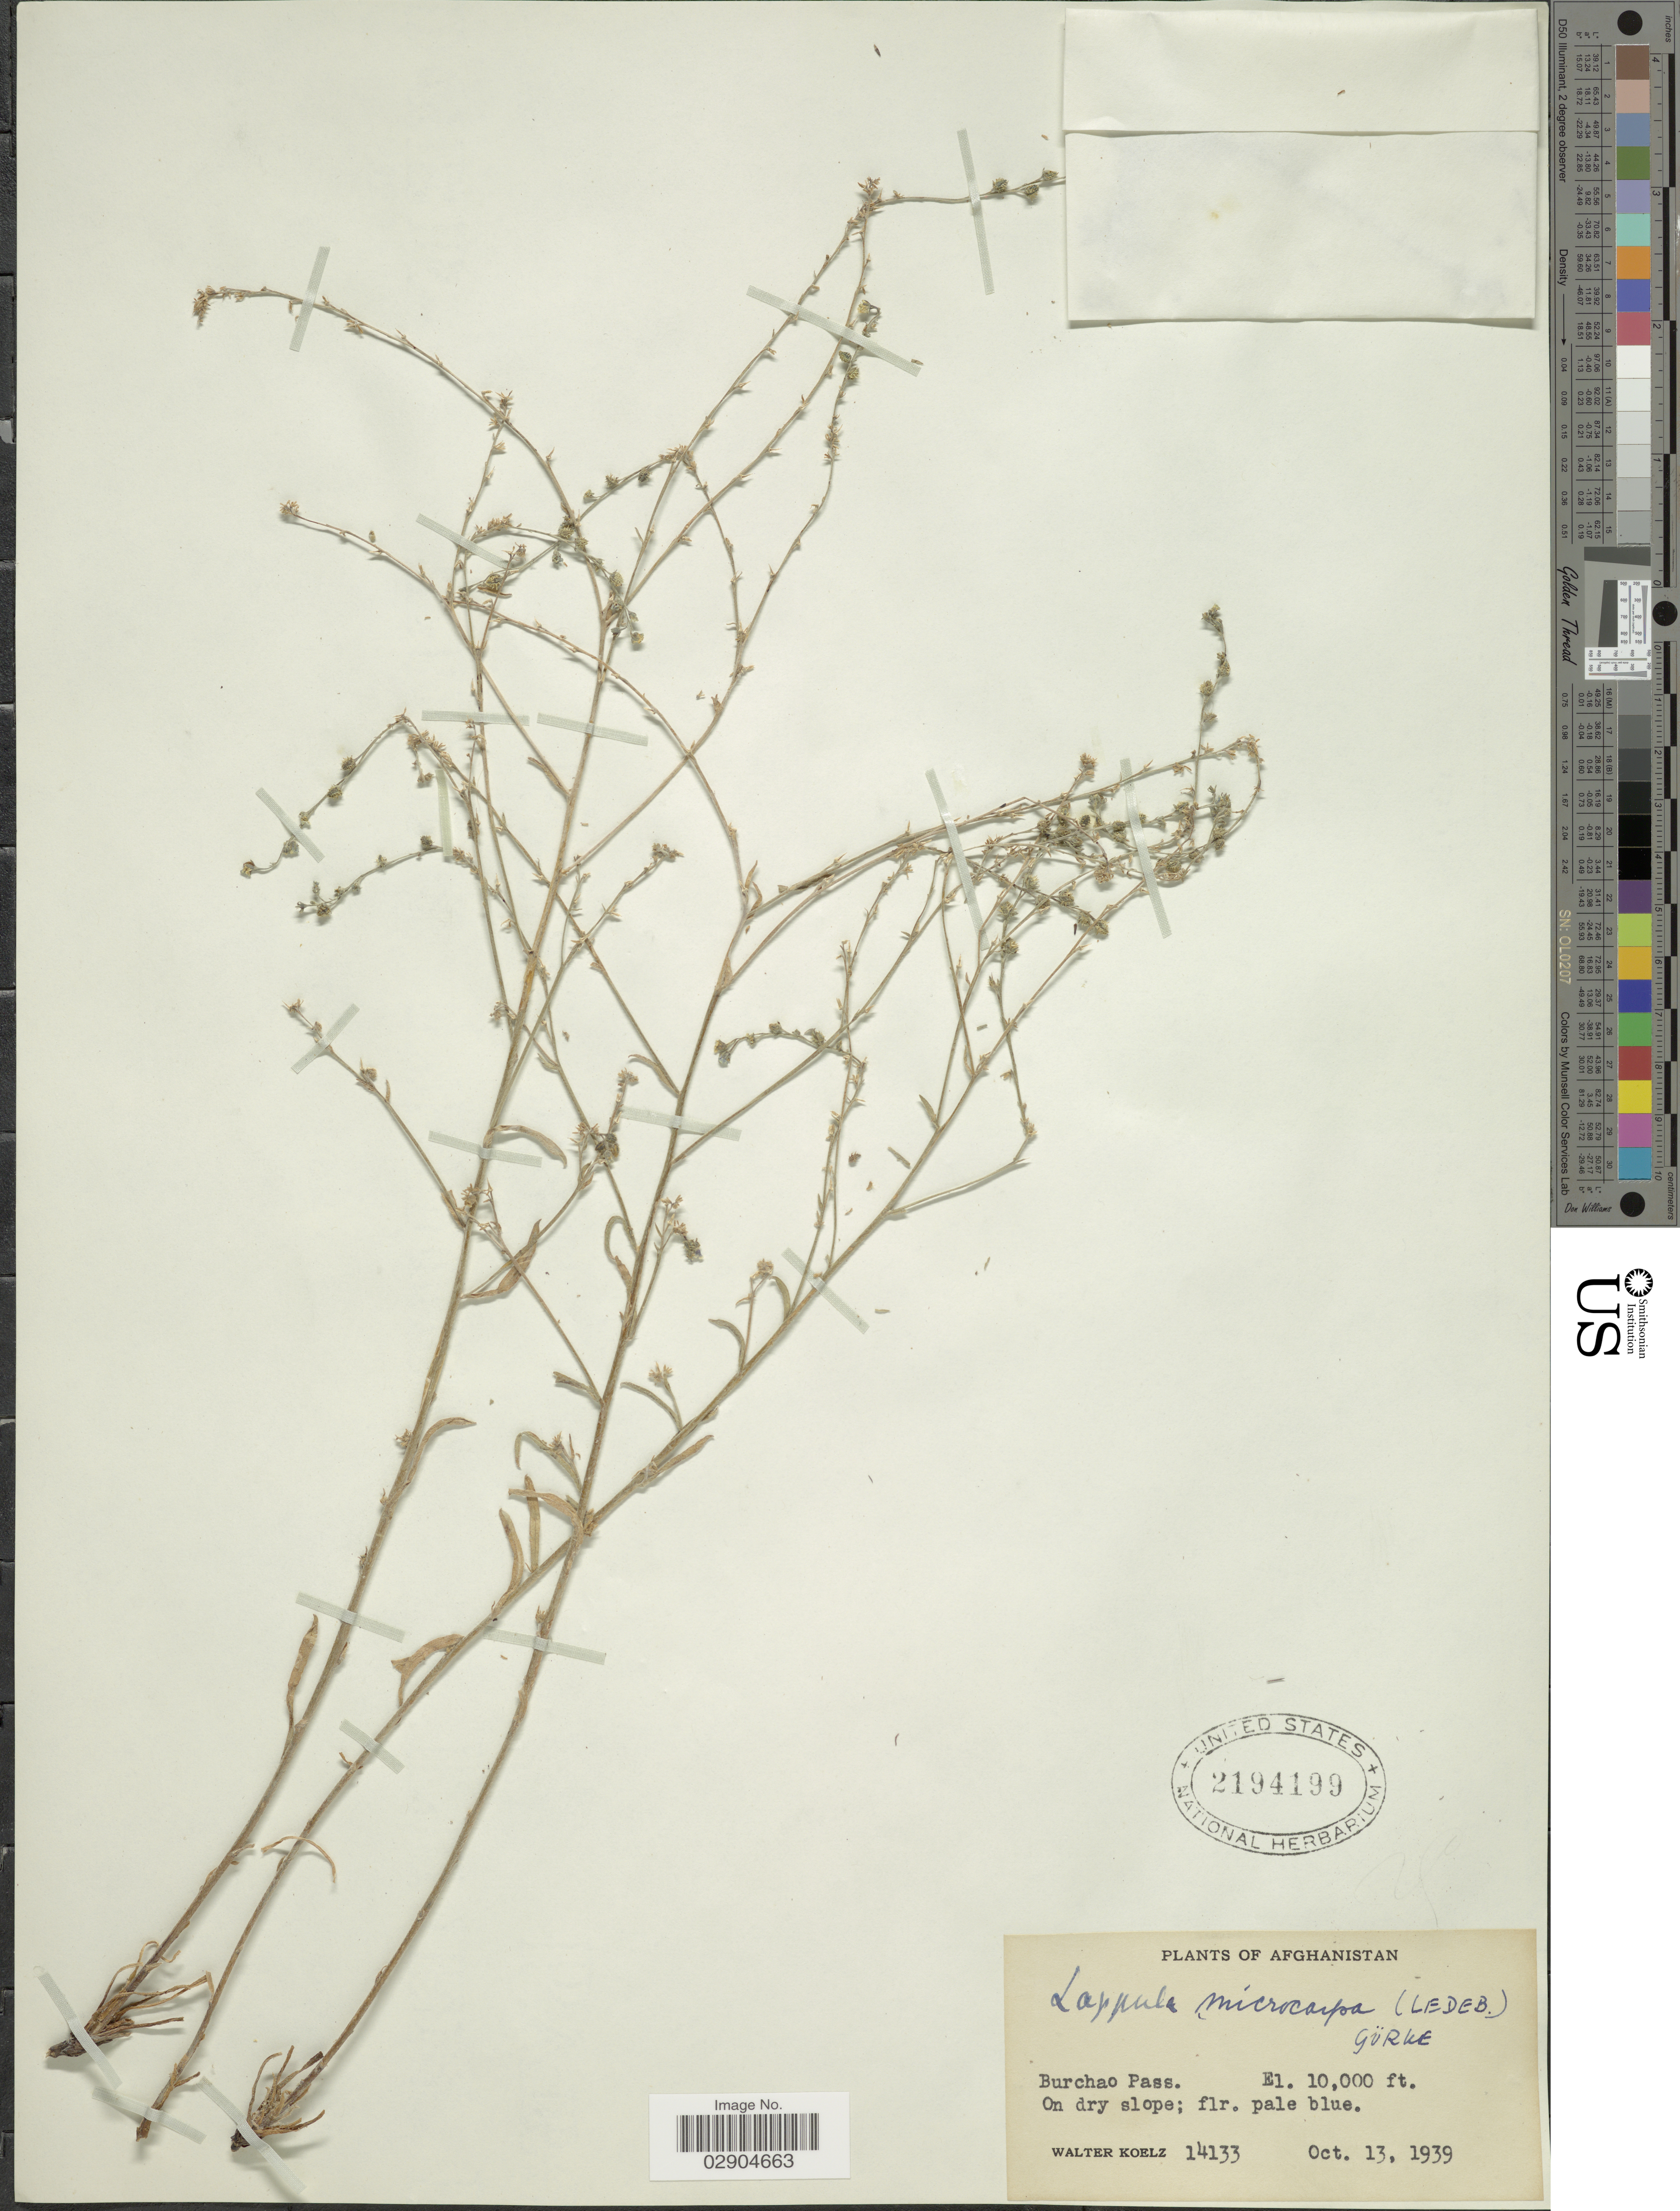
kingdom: Plantae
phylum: Tracheophyta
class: Magnoliopsida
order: Boraginales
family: Boraginaceae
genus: Lappula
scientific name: Lappula microcarpa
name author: (Ledeb.) Gürke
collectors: W. N. Koelz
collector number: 14133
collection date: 1939-10-13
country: Afghanistan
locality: Burchao Pass.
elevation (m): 3048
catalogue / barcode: US 2194199